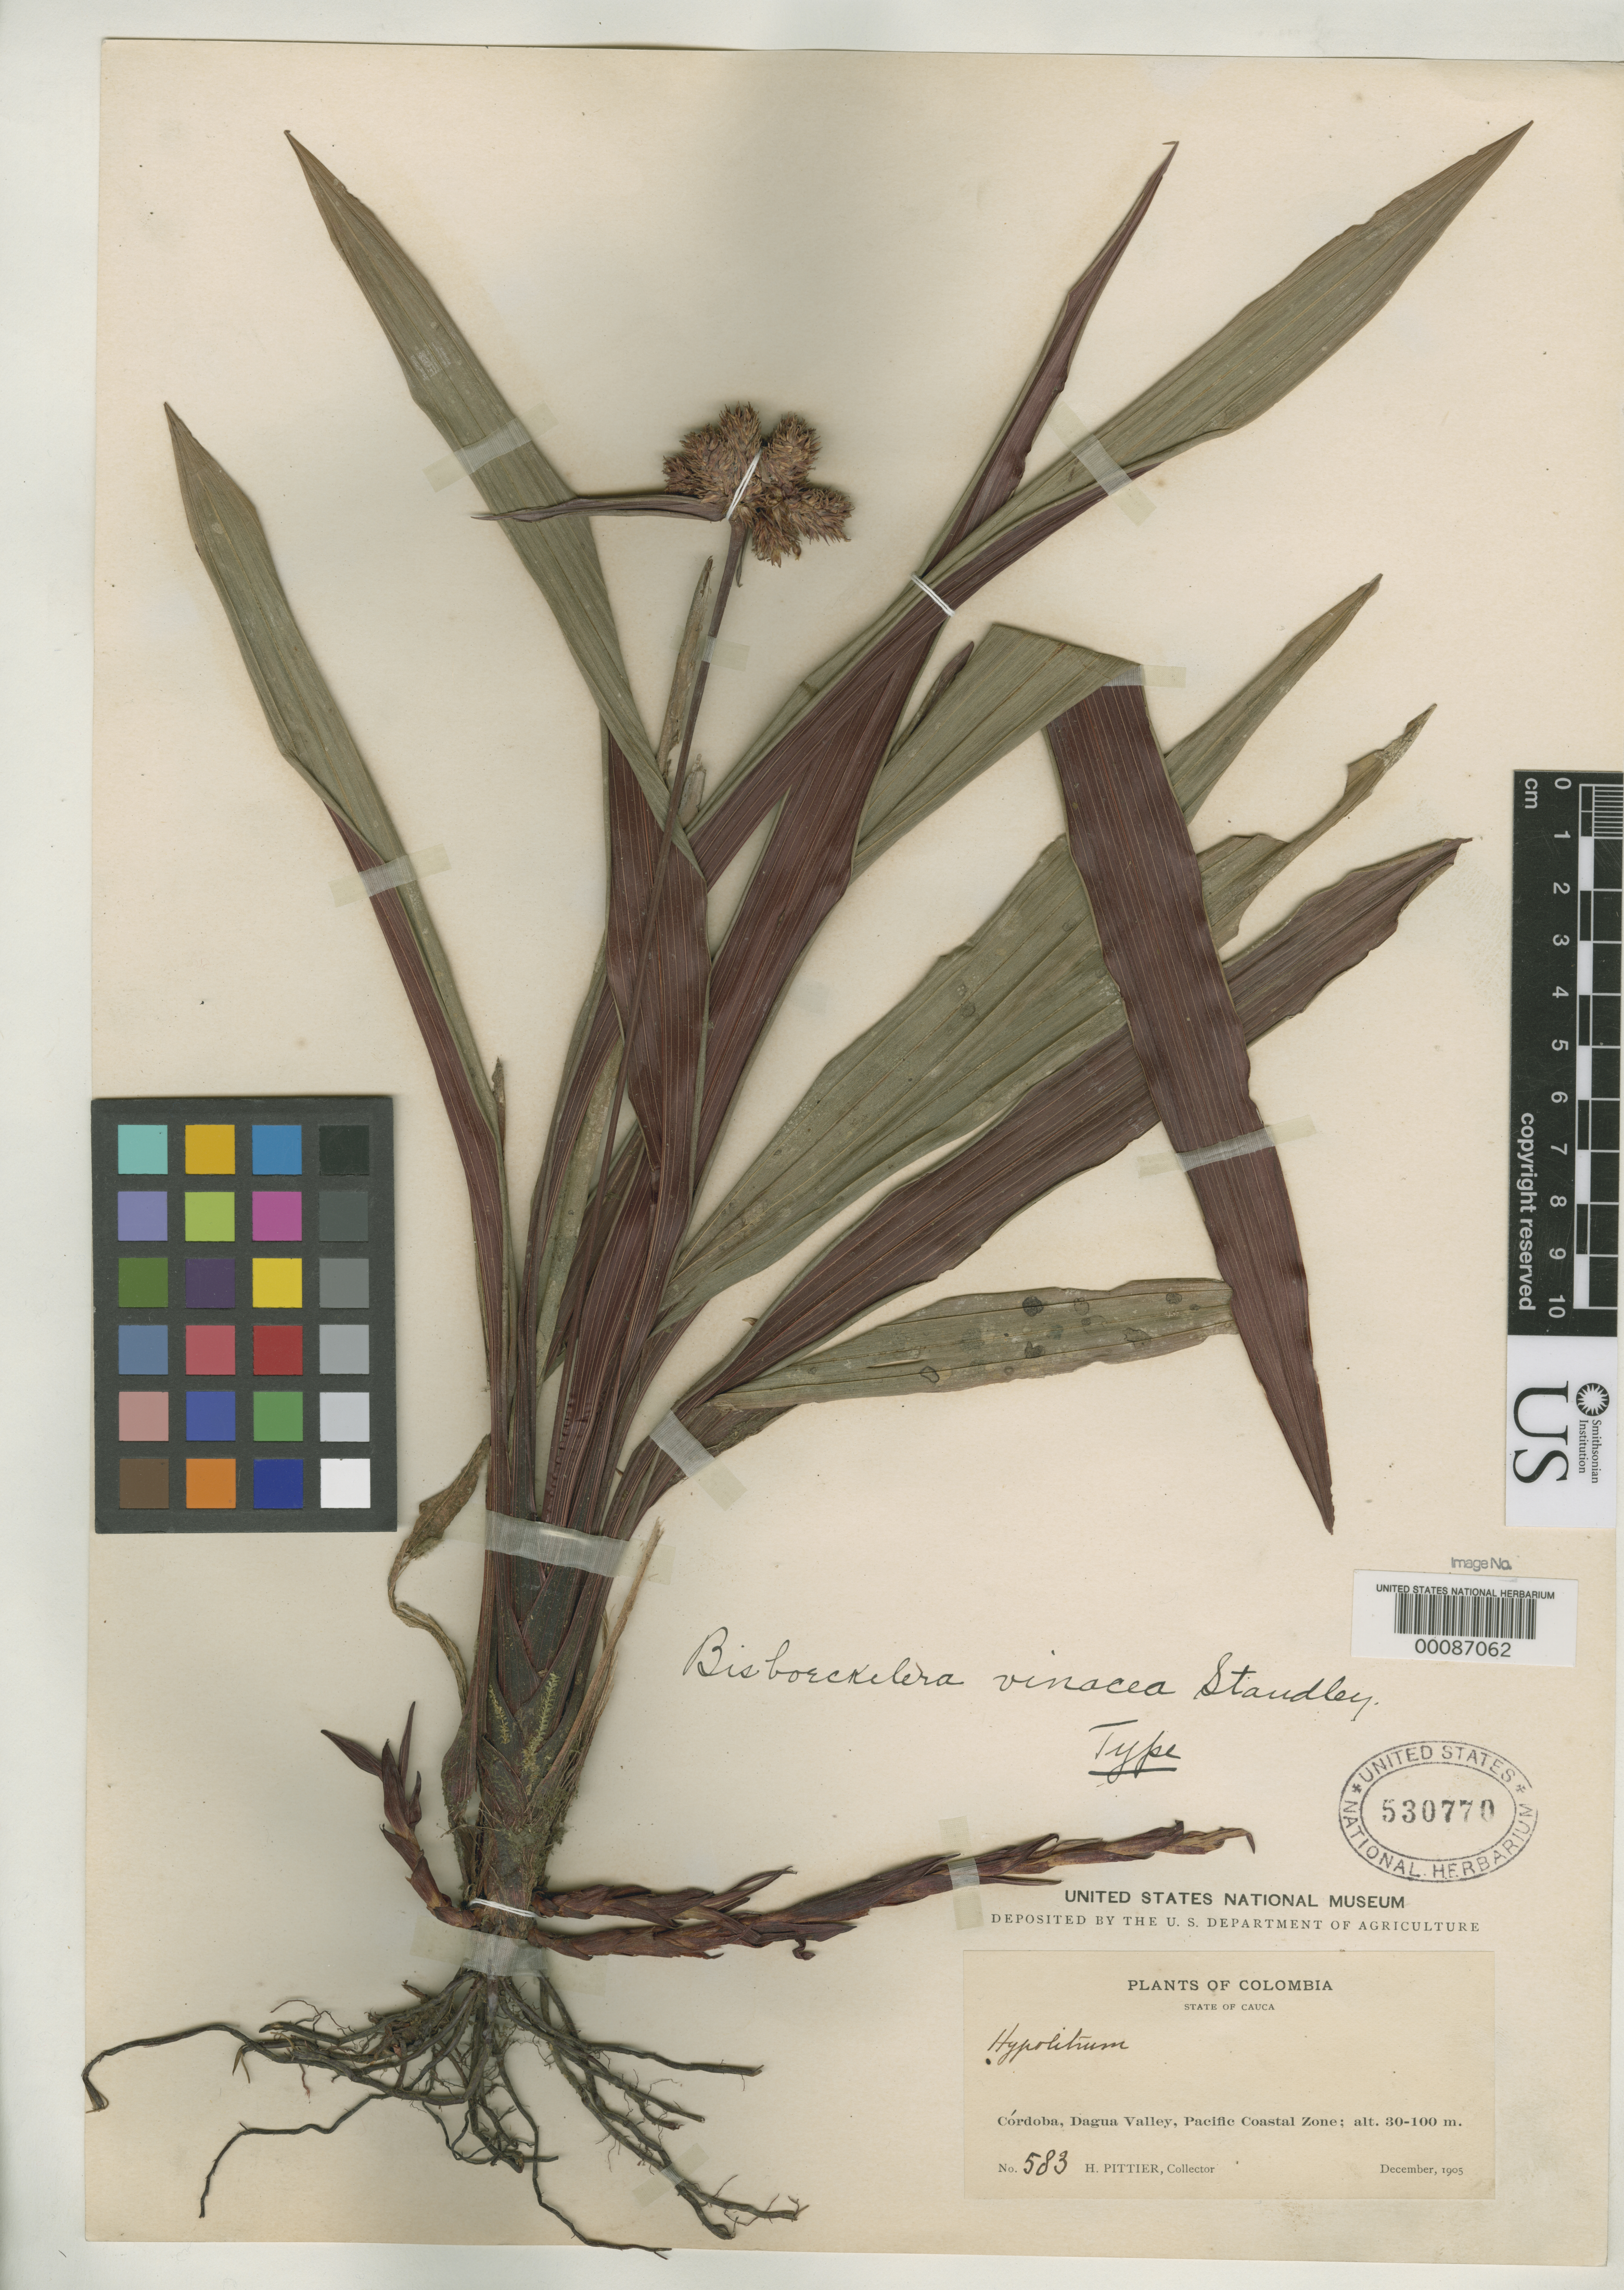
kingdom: Plantae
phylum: Tracheophyta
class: Liliopsida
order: Poales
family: Cyperaceae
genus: Bisboeckelera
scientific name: Bisboeckelera vinacea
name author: Standl.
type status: Holotype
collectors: H. F. Pittier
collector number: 583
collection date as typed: Dec 1905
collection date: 1905-12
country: Colombia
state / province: Cauca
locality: Dagua Valley, near Cordoba.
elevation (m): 30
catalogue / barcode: US 530770